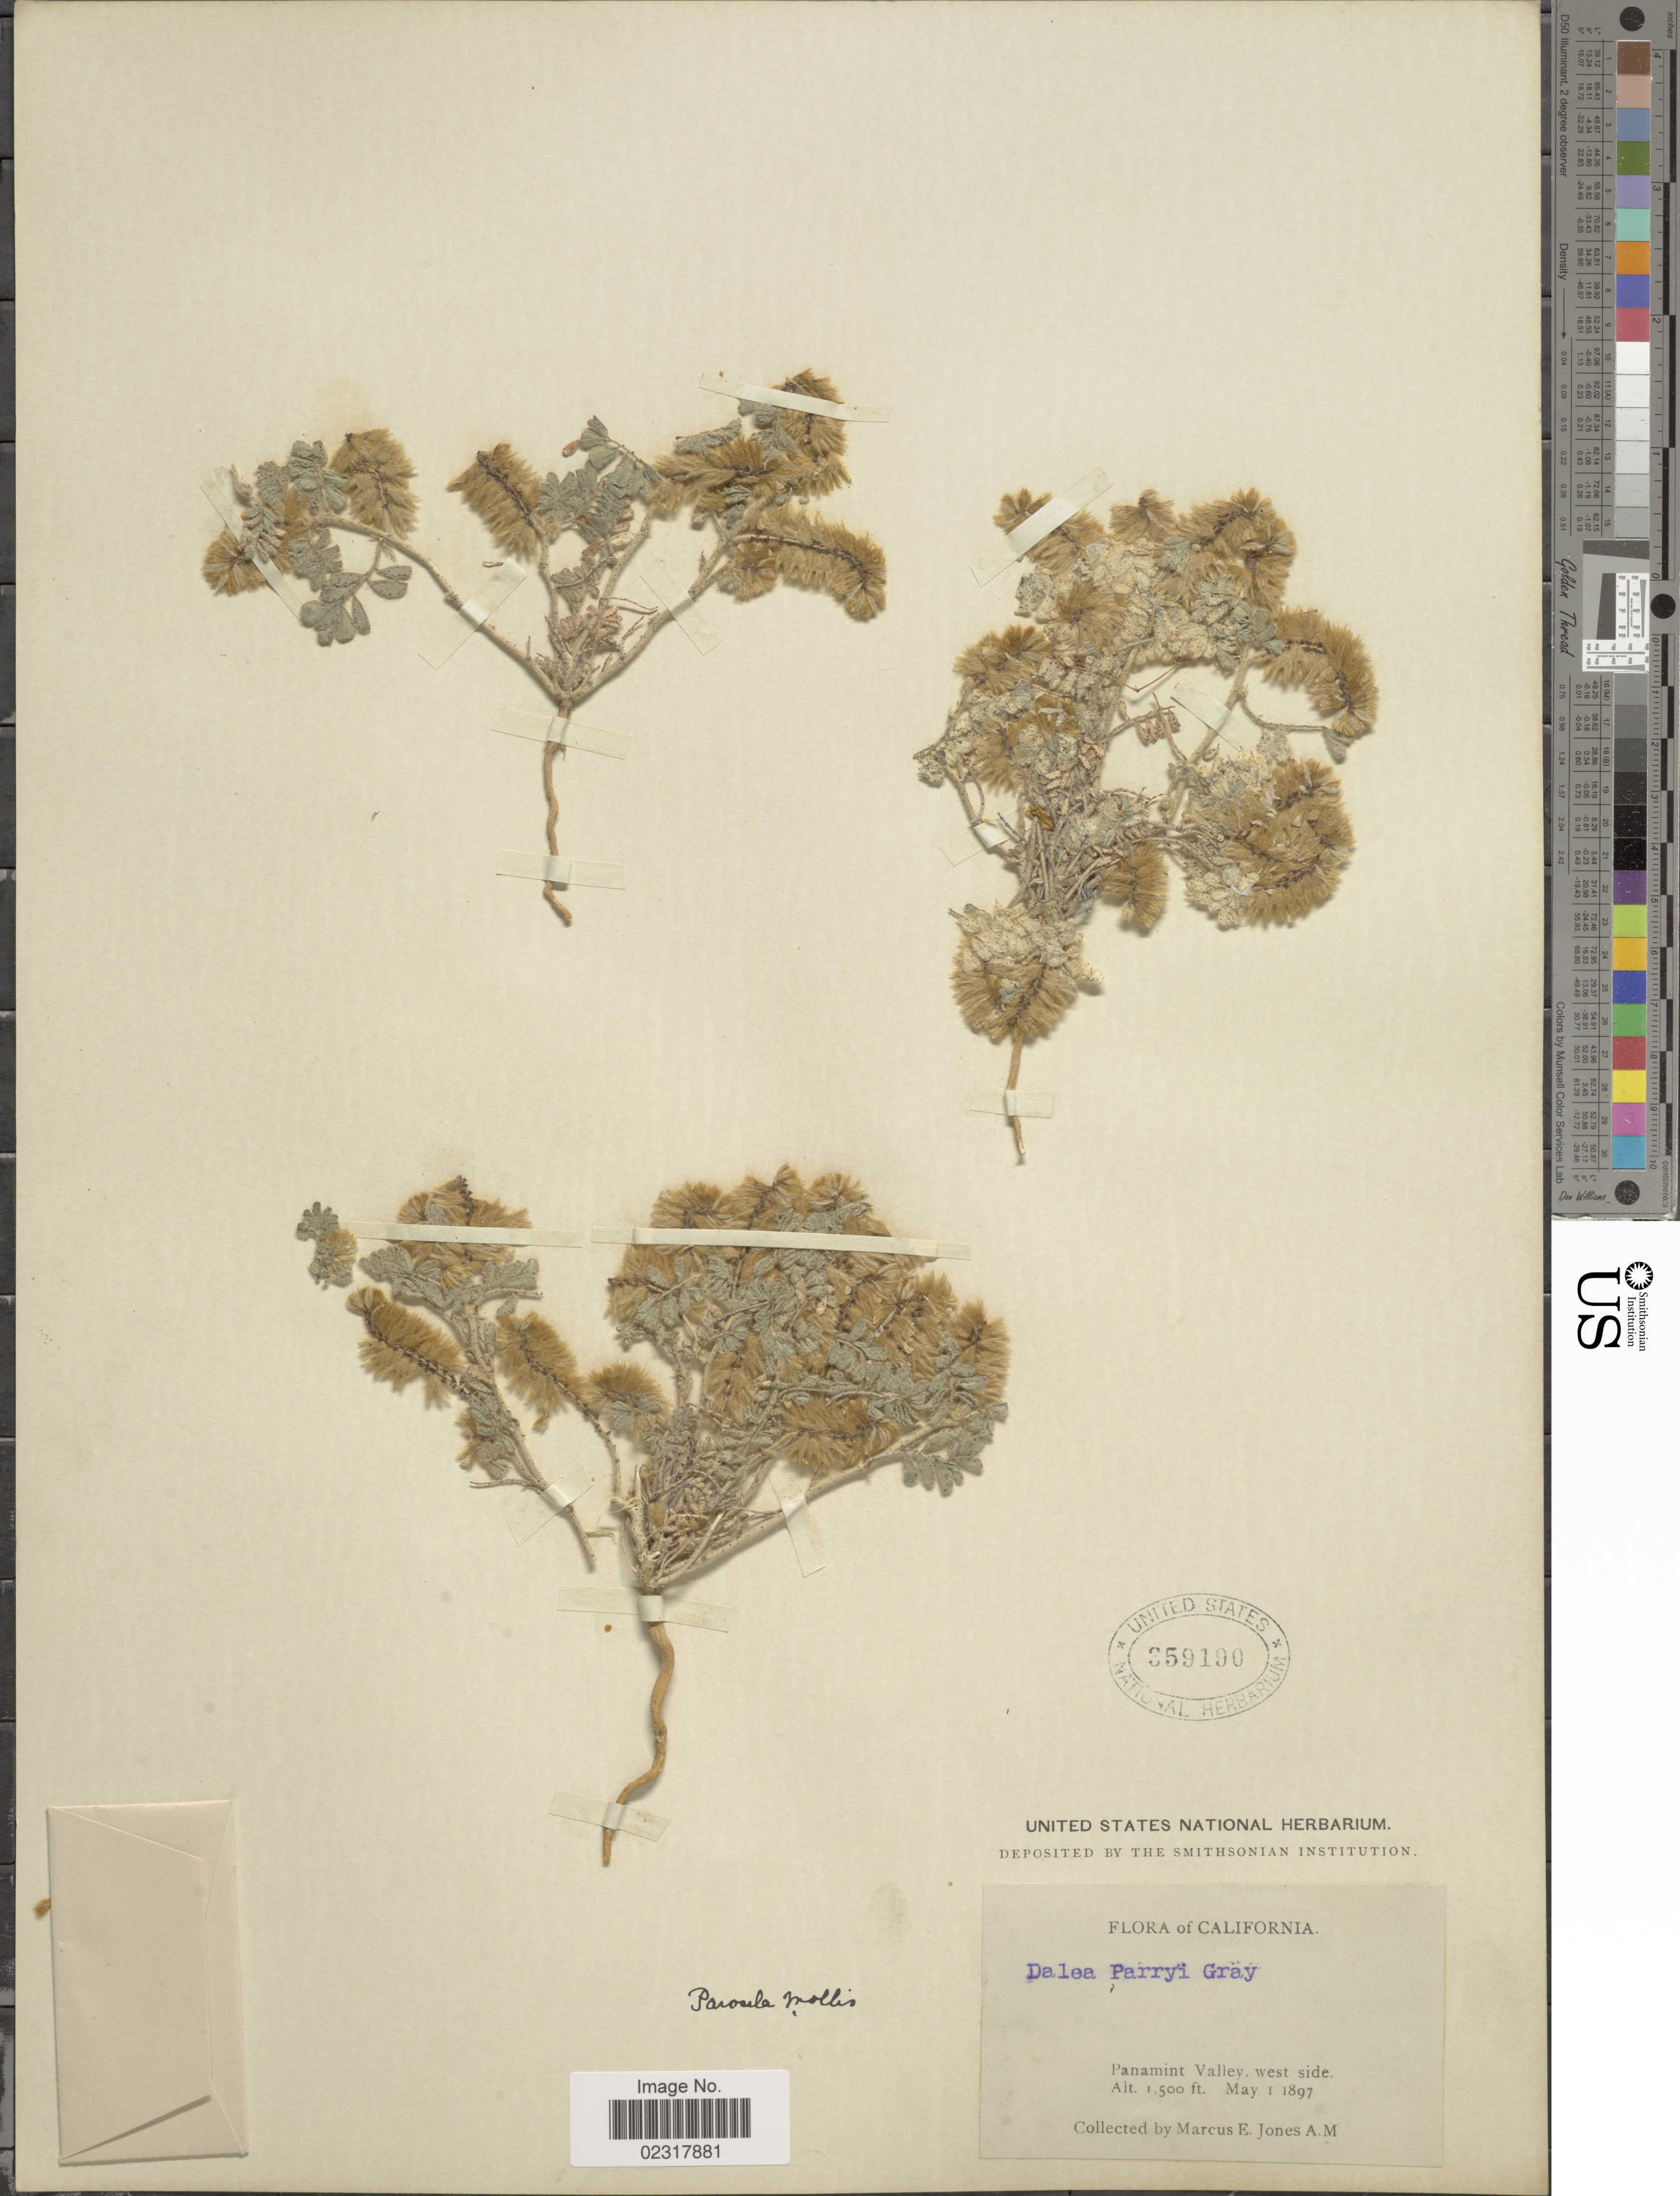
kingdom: Plantae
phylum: Tracheophyta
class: Magnoliopsida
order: Fabales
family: Fabaceae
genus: Dalea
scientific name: Dalea mollissima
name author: (Rydb.) Munz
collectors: M. E. Jones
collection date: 1897-05-01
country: United States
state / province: California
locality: Panamint Valley, west side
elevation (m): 457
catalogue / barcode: US 359190